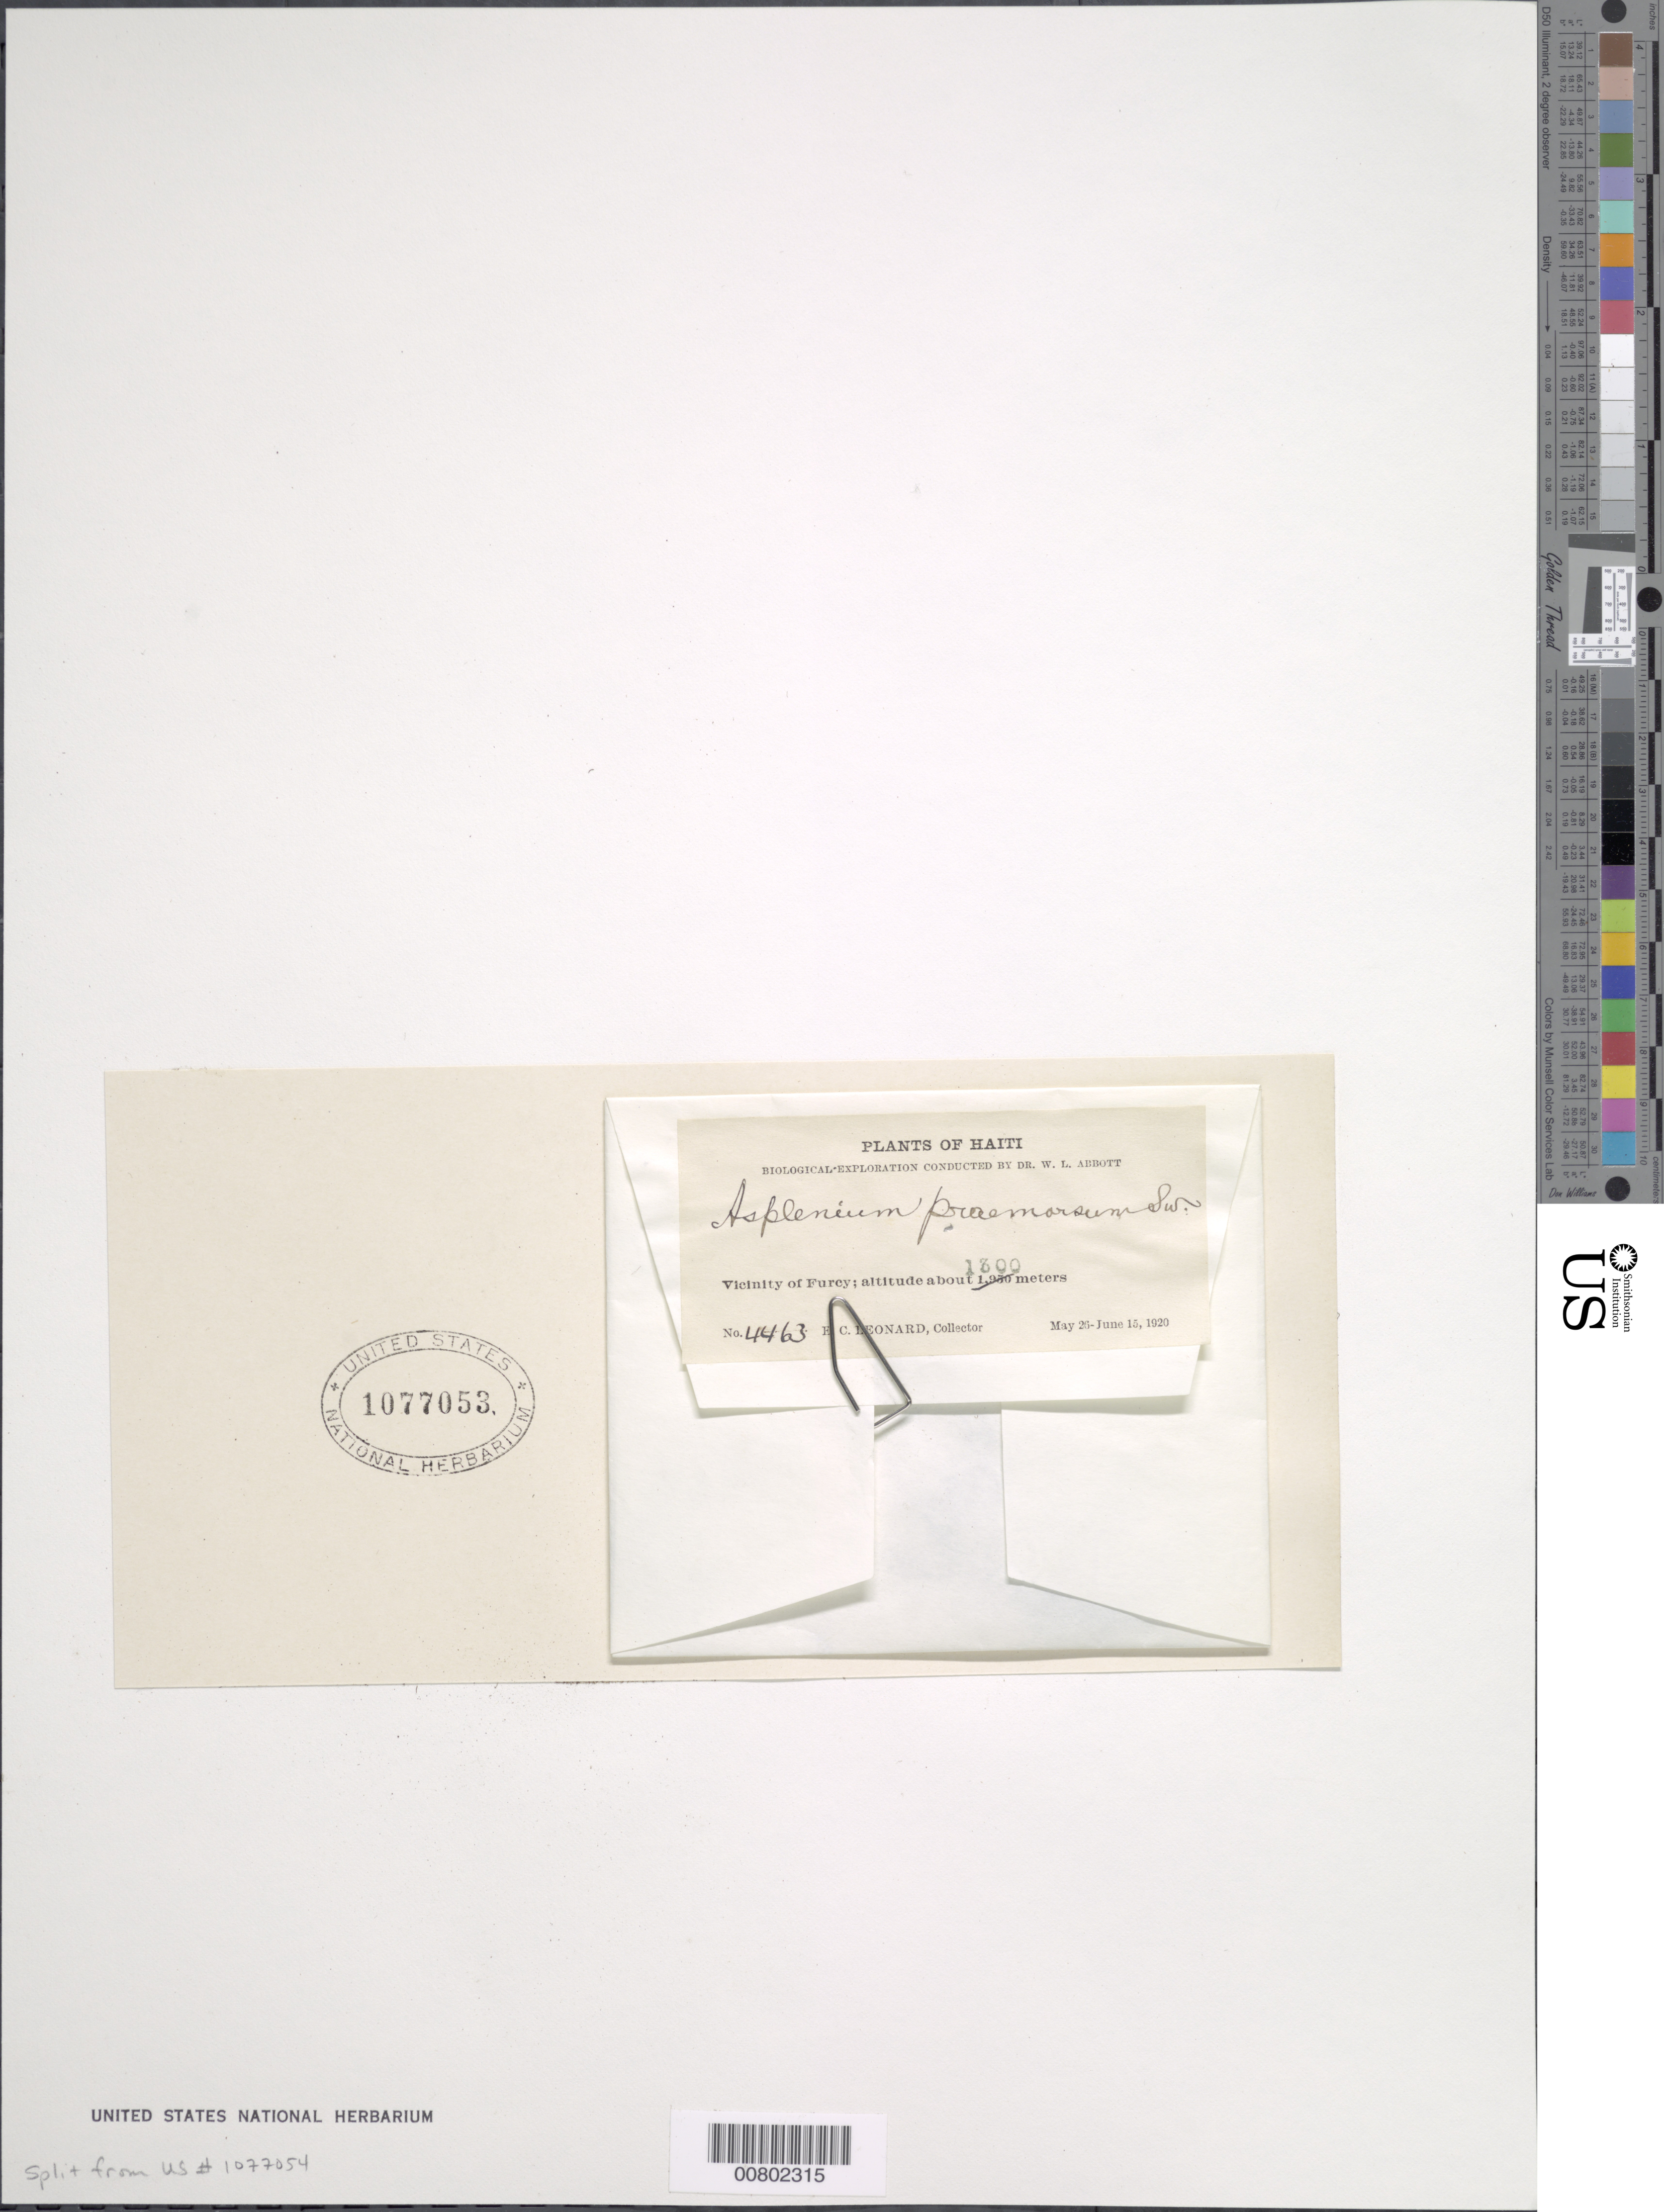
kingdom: Plantae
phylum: Tracheophyta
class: Polypodiopsida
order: Polypodiales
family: Aspleniaceae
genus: Asplenium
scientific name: Asplenium praemorsum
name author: Sw.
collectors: E. C. Leonard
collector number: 4463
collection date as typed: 26 May 1920 to 15 Jun 1920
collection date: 1920-05-26/1920-06-15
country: Haiti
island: Hispaniola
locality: Furcy vicinity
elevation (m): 1300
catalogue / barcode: US 1077053